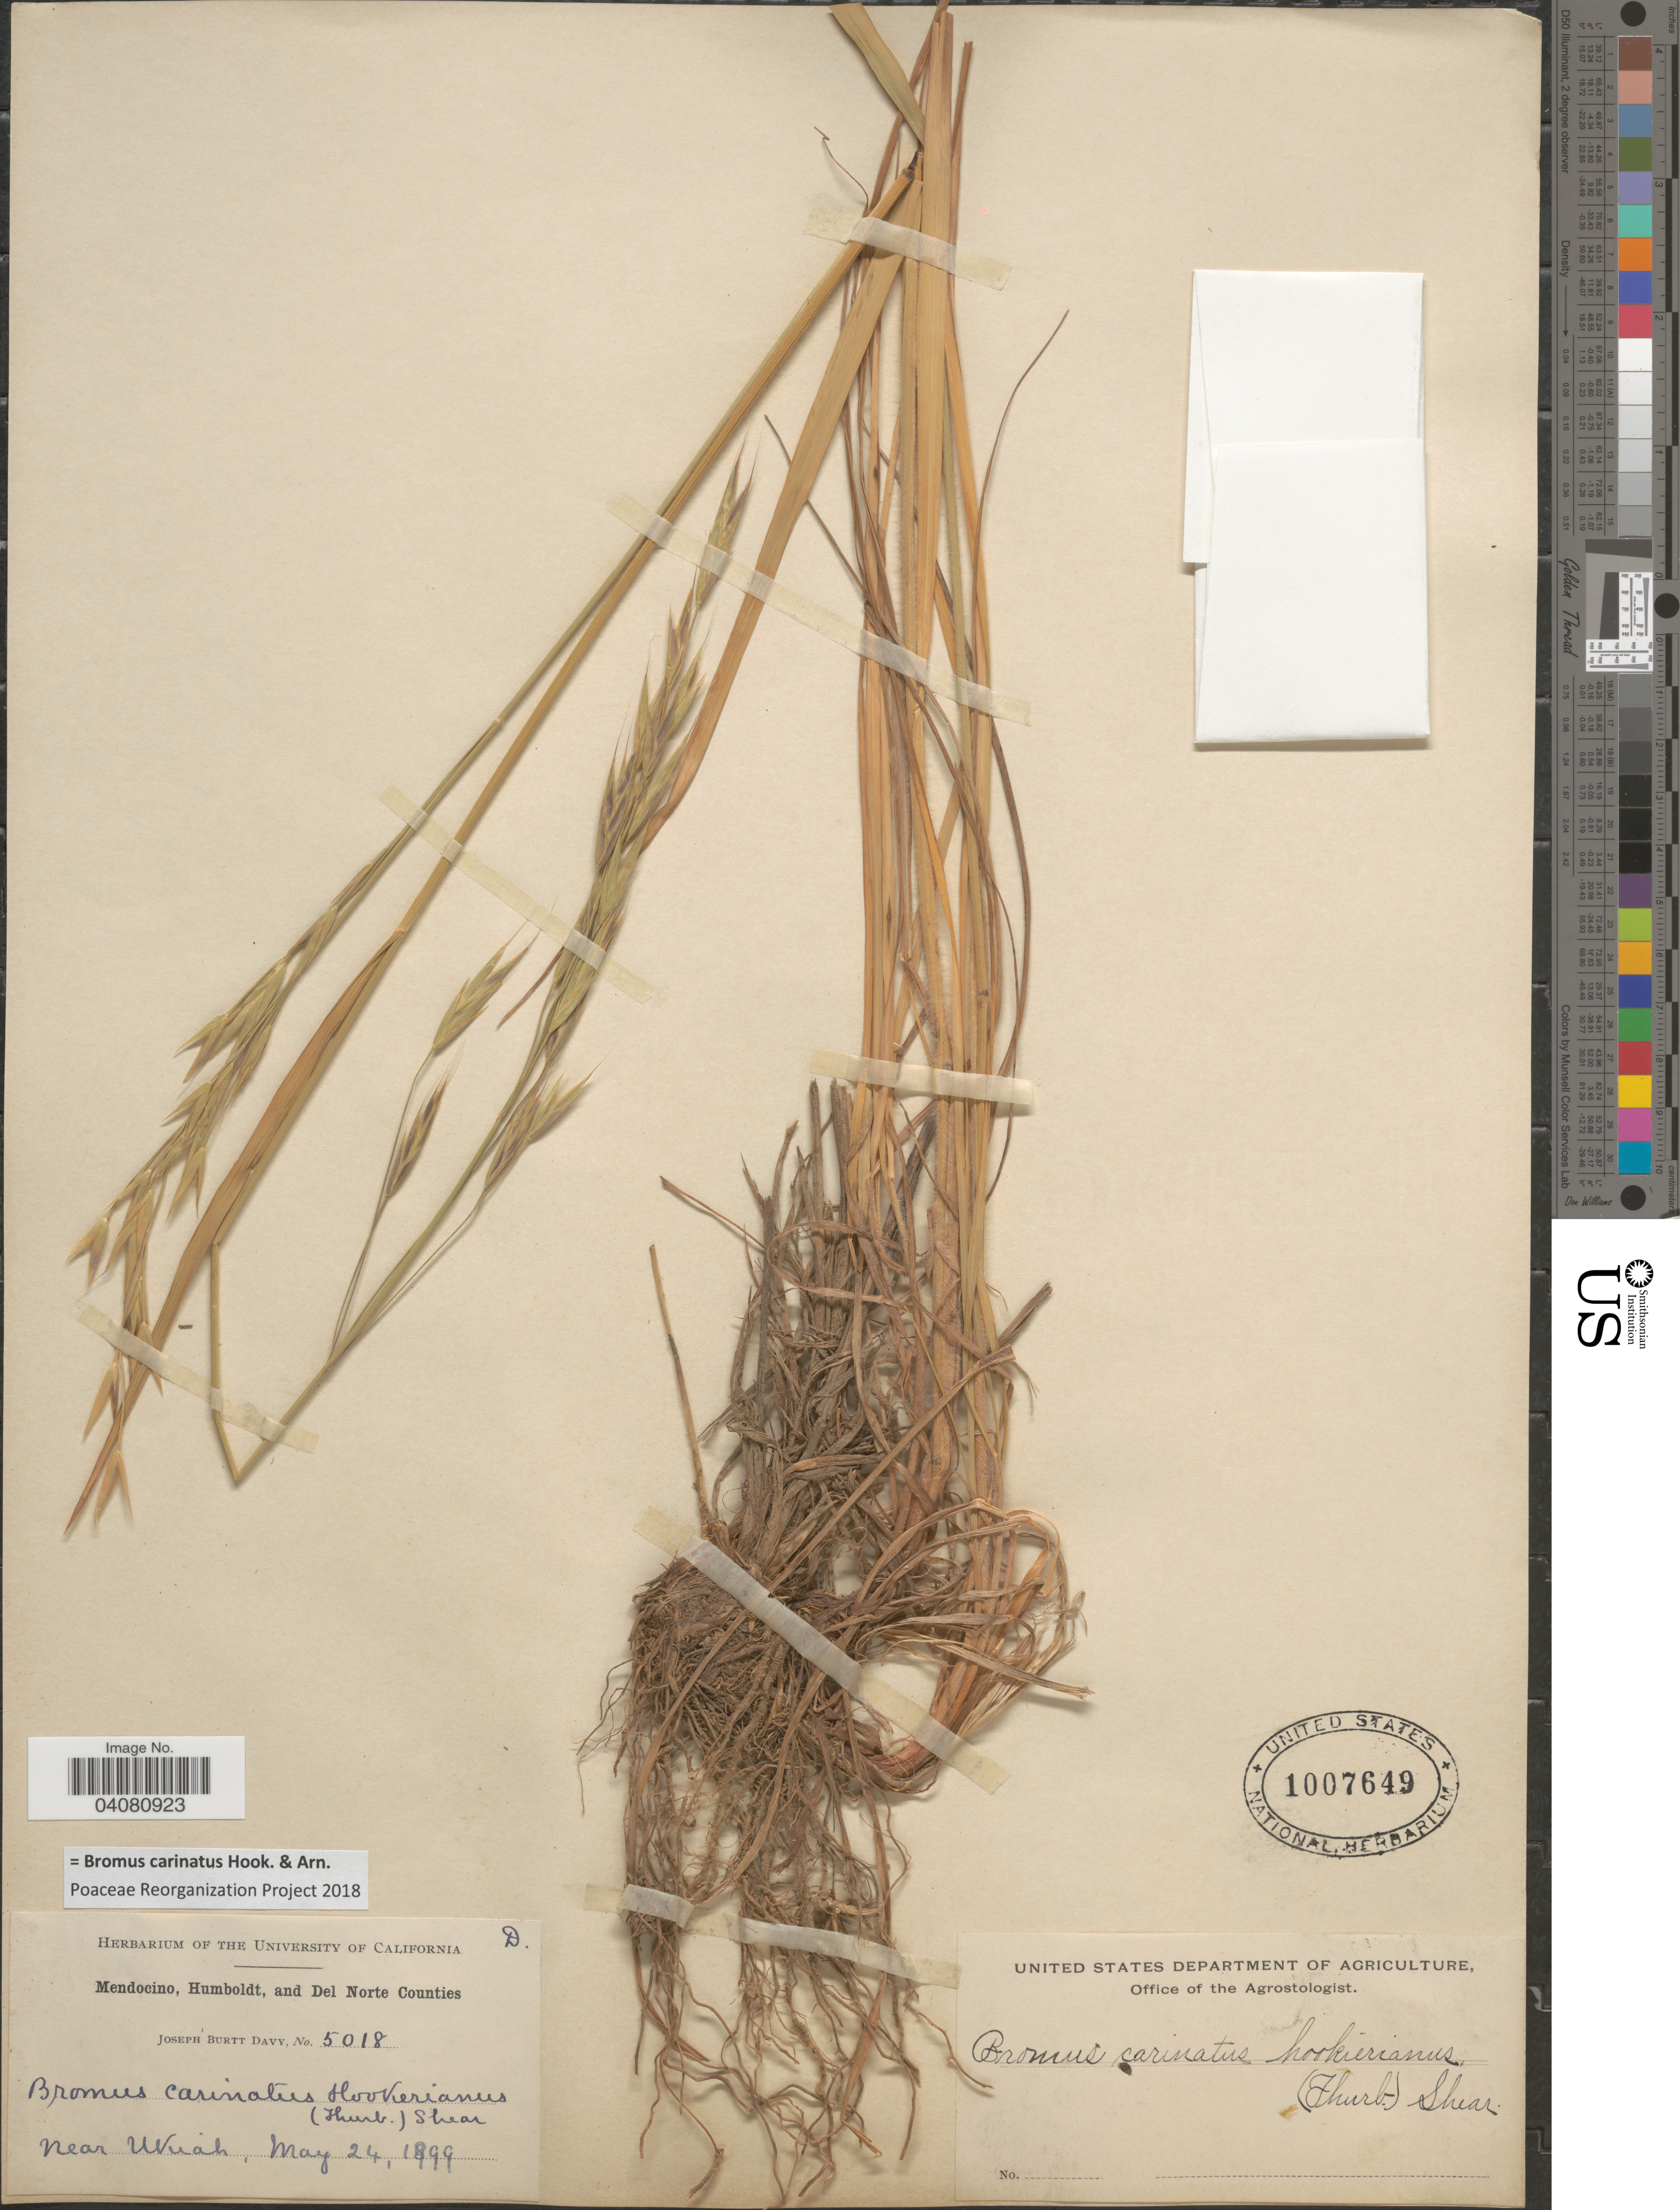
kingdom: Plantae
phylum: Tracheophyta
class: Liliopsida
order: Poales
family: Poaceae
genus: Bromus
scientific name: Bromus carinatus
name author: Hook. & Arn.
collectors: J. Burtt Davy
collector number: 5018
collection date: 1899-05-24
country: United States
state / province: California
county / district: Mendocino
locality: Mendocino, Humboldt, and Del Norte Counties. Near Ukiah.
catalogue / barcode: US 1007649